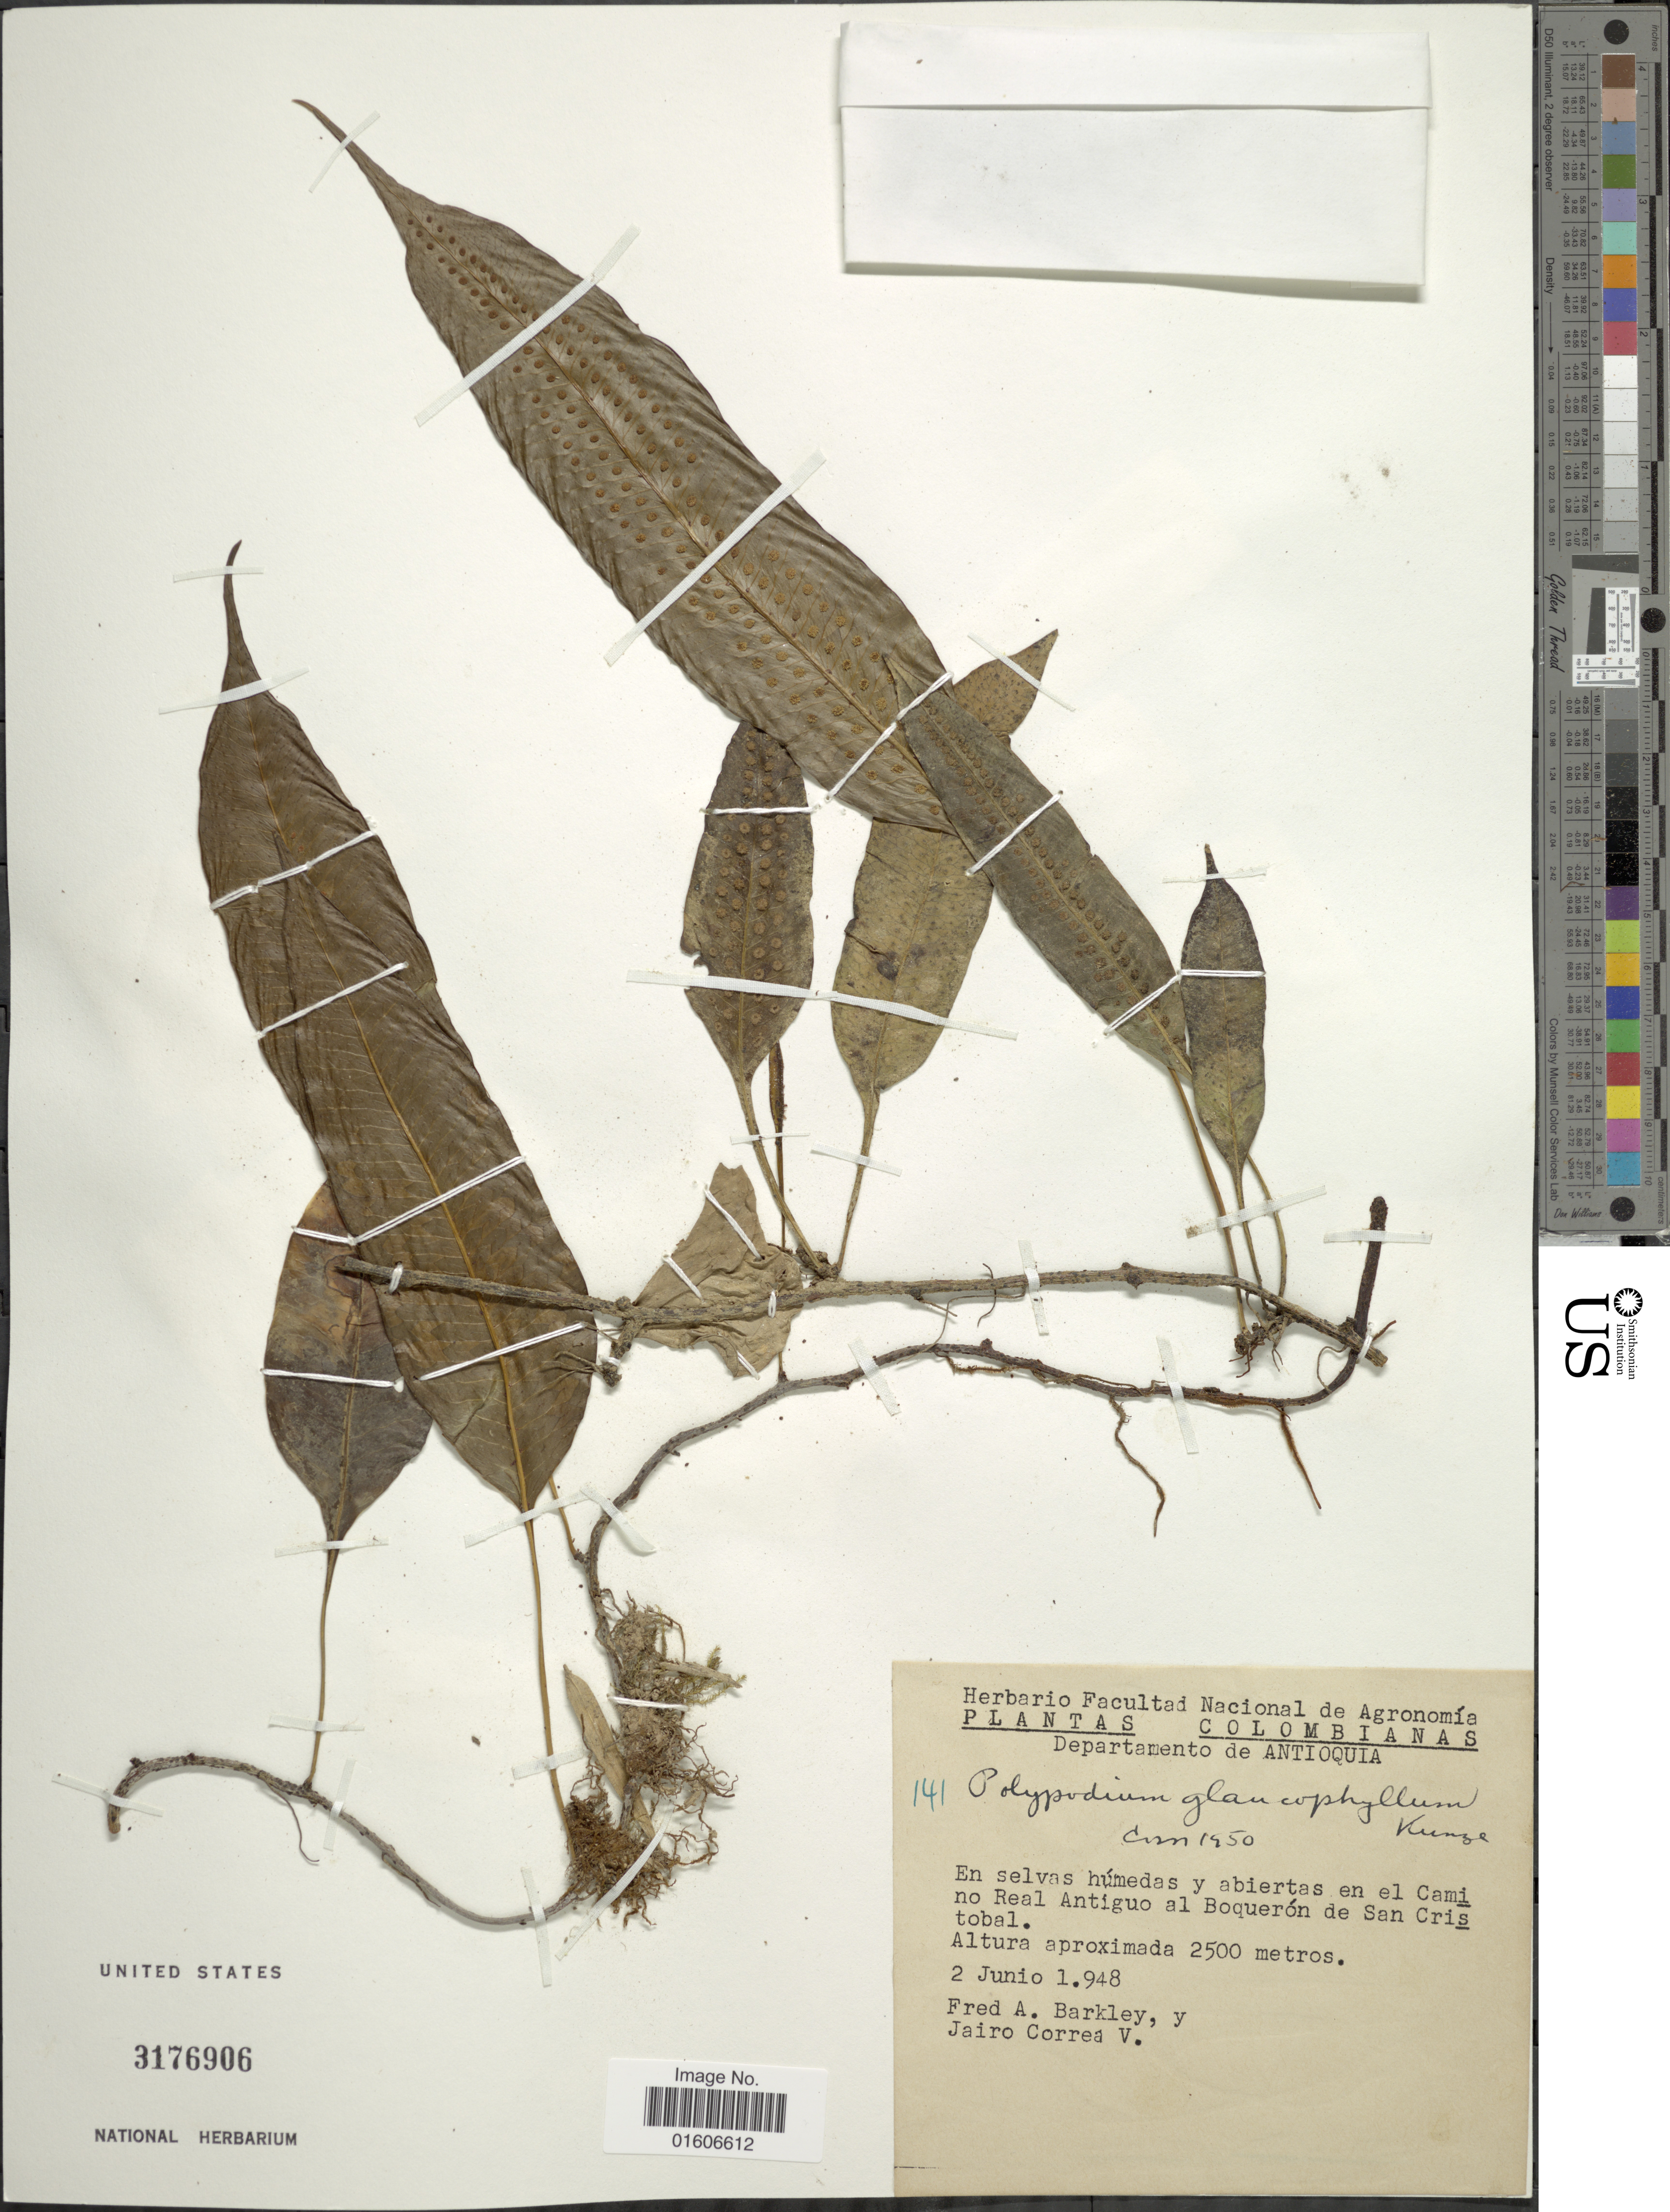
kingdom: Plantae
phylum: Tracheophyta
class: Polypodiopsida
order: Polypodiales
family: Polypodiaceae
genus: Serpocaulon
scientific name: Serpocaulon levigatum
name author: (Cav.) A.R. Sm.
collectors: F. A. Barkley & J. Correa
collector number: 141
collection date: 1948-06-02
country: Colombia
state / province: Antioquia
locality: Departamento de Antioquia. En selvas húmedas y abiertas en el Camino Real Antiguo al Boquerón de San Cristobal.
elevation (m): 2500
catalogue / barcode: US 3176906